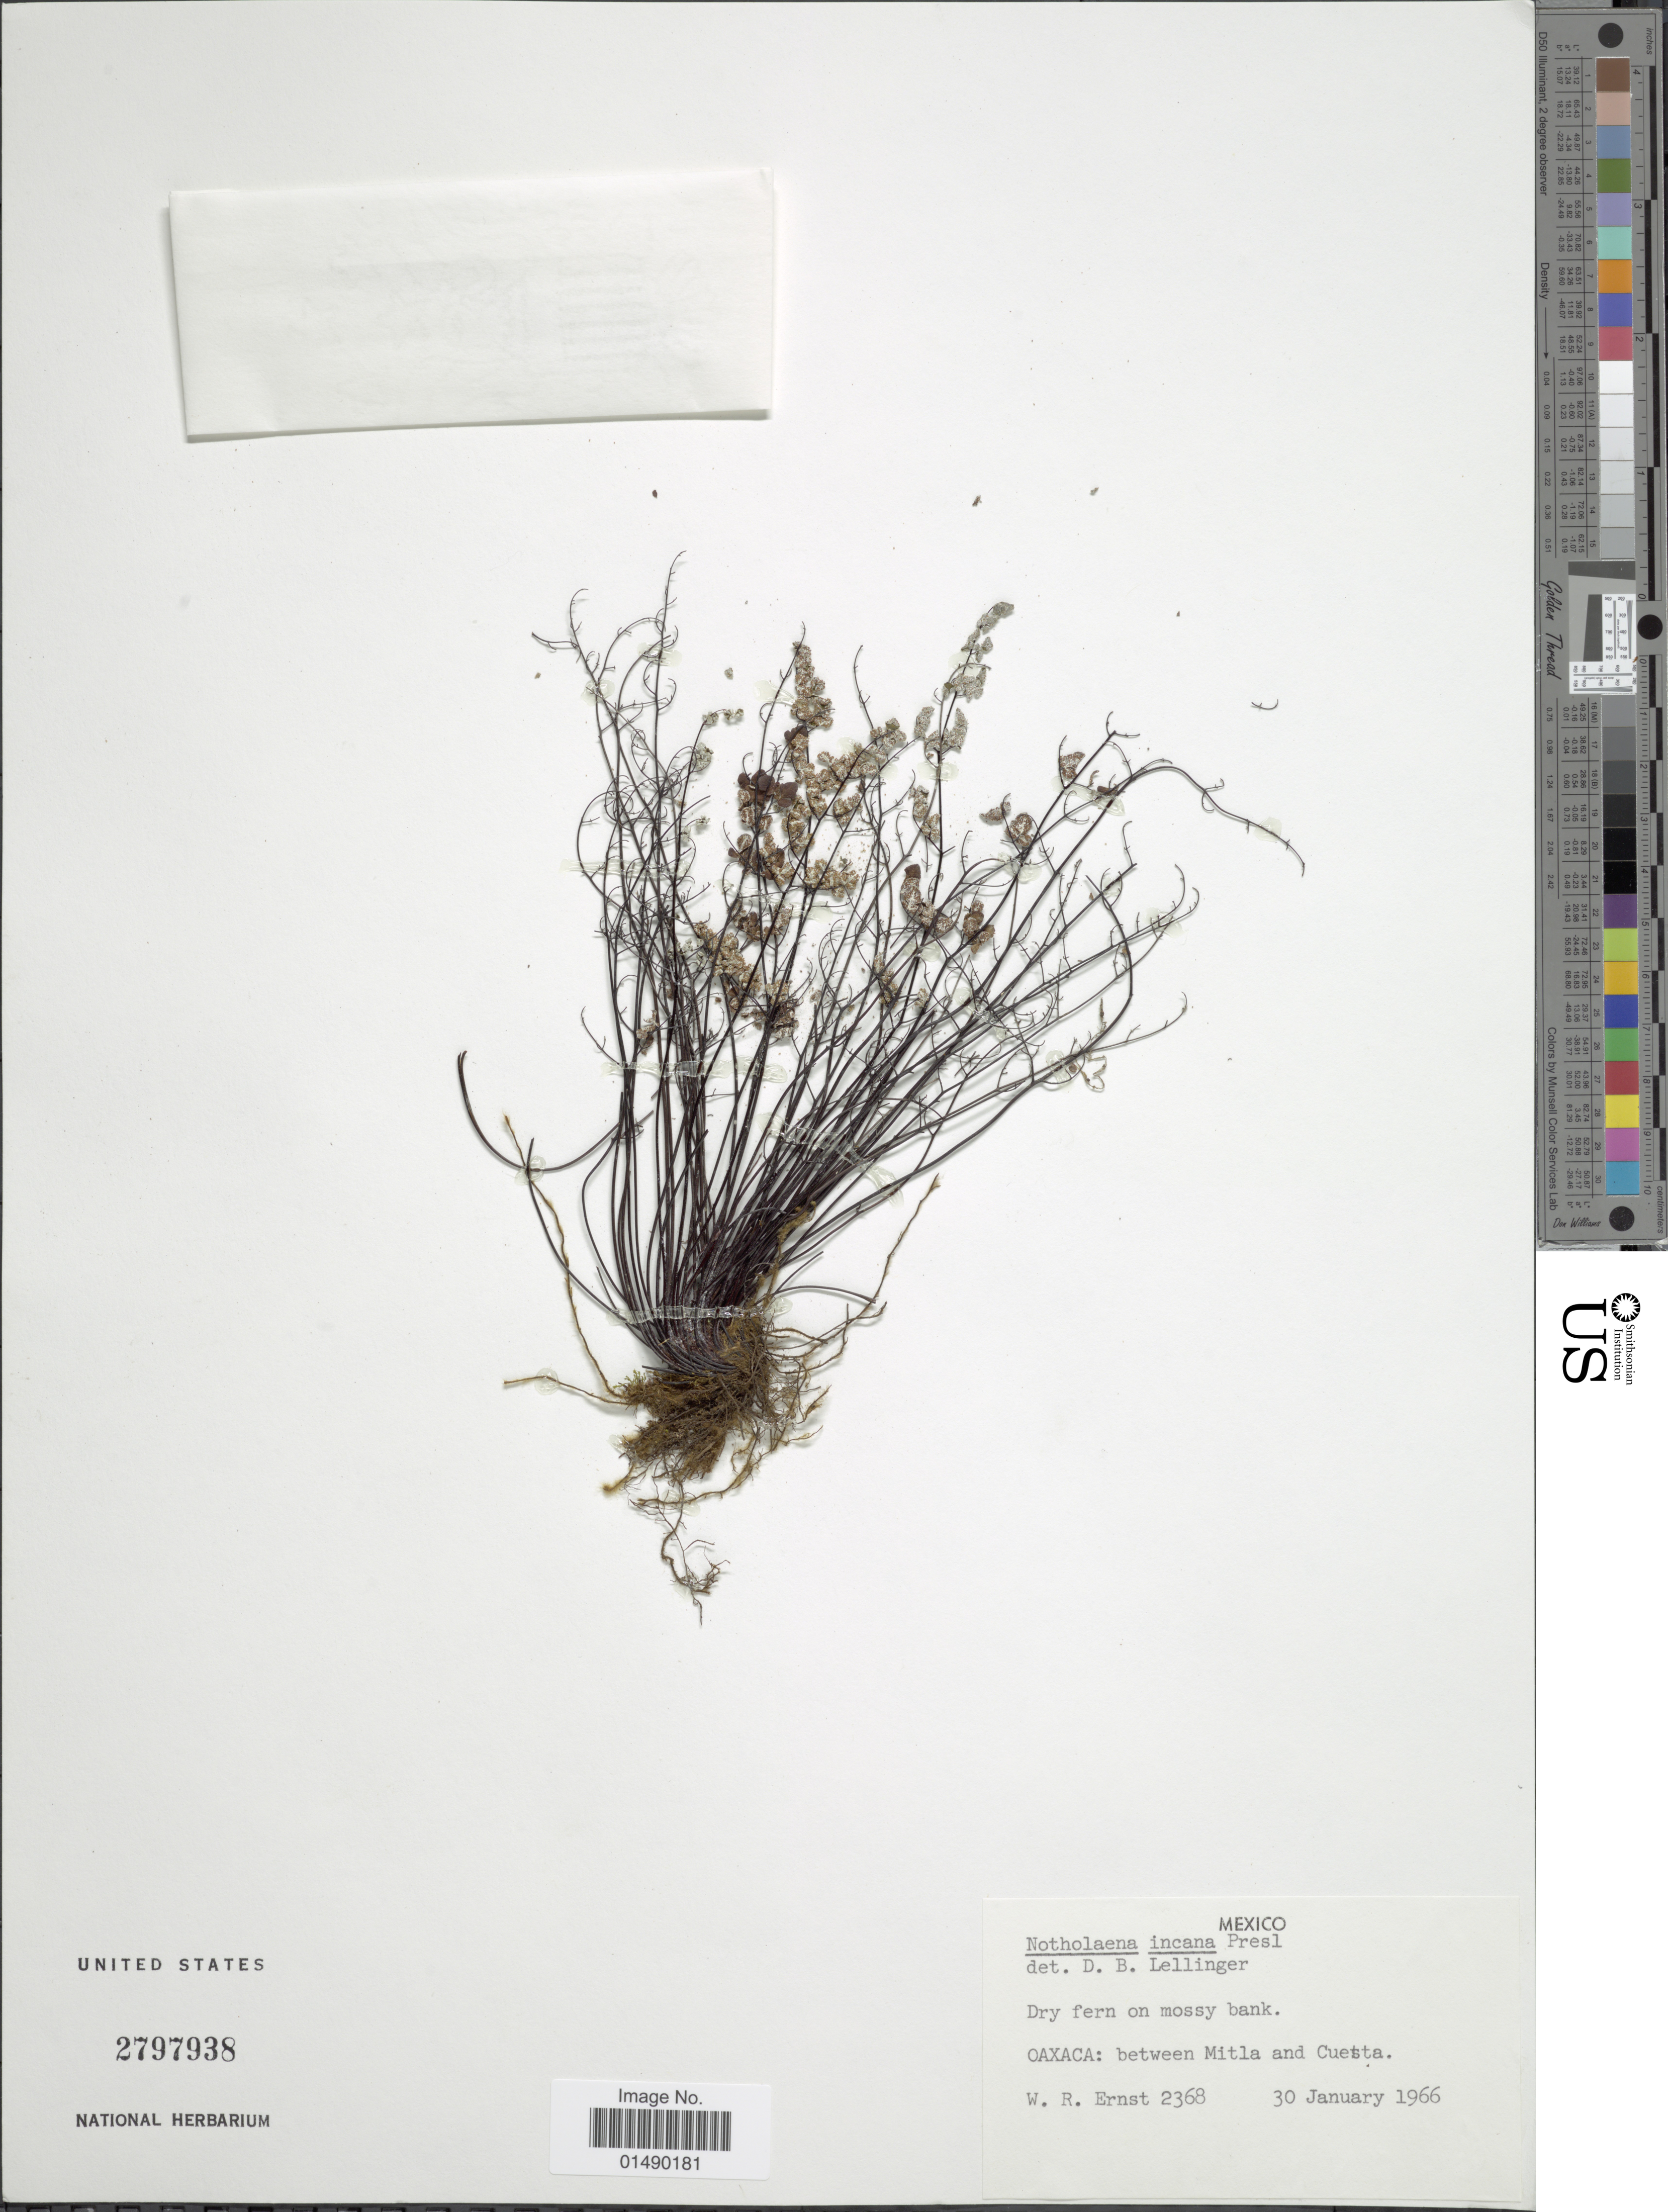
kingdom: Plantae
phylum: Tracheophyta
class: Polypodiopsida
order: Polypodiales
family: Pteridaceae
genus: Argyrochosma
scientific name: Argyrochosma incana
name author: (C. Presl) Windham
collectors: W. R. Ernst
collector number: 2368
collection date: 1966-01-30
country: Mexico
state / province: Oaxaca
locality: Mexico, between Milta and Cuesta.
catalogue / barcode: US 2797938